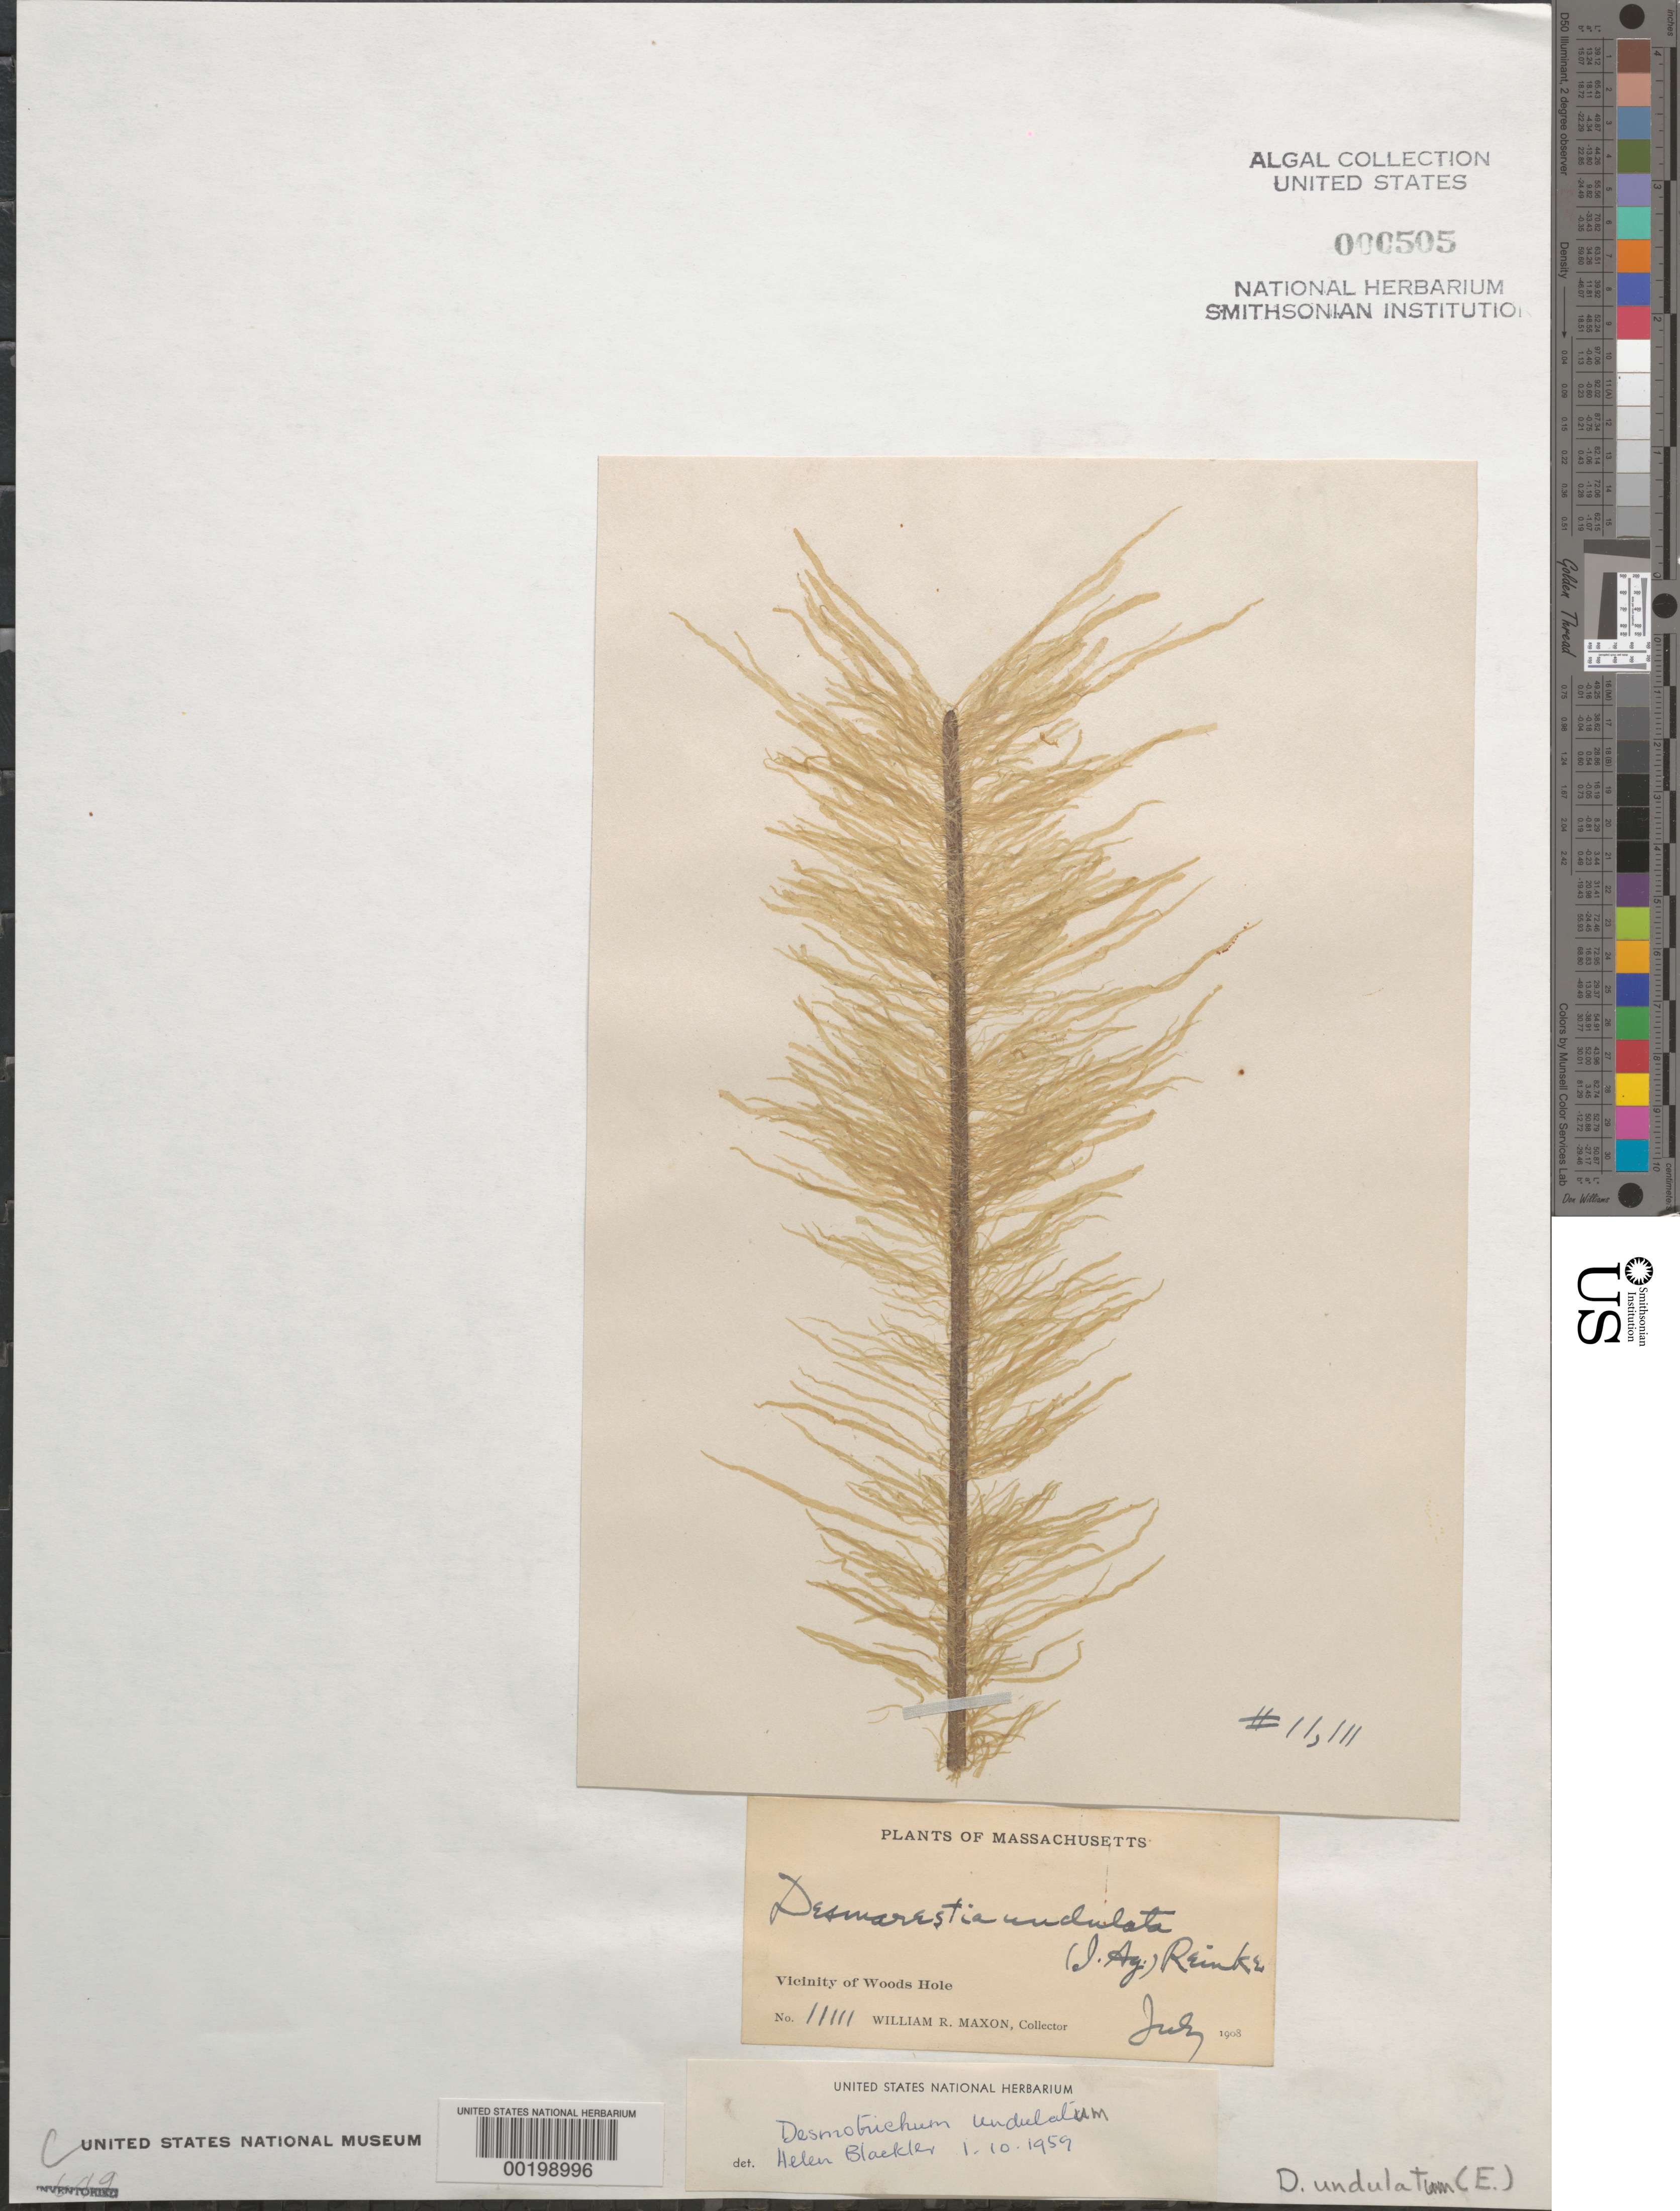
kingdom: Chromista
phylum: Ochrophyta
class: Phaeophyceae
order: Ectocarpales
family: Chordariaceae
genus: Punctaria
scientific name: Punctaria tenuissima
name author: (C. Agardh)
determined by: Algae name updating Project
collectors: W. R. Maxon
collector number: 11111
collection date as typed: Jul 1908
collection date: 1908-07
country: United States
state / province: Massachusetts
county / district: Barnstable County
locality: Woods Hole area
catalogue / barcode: US 505